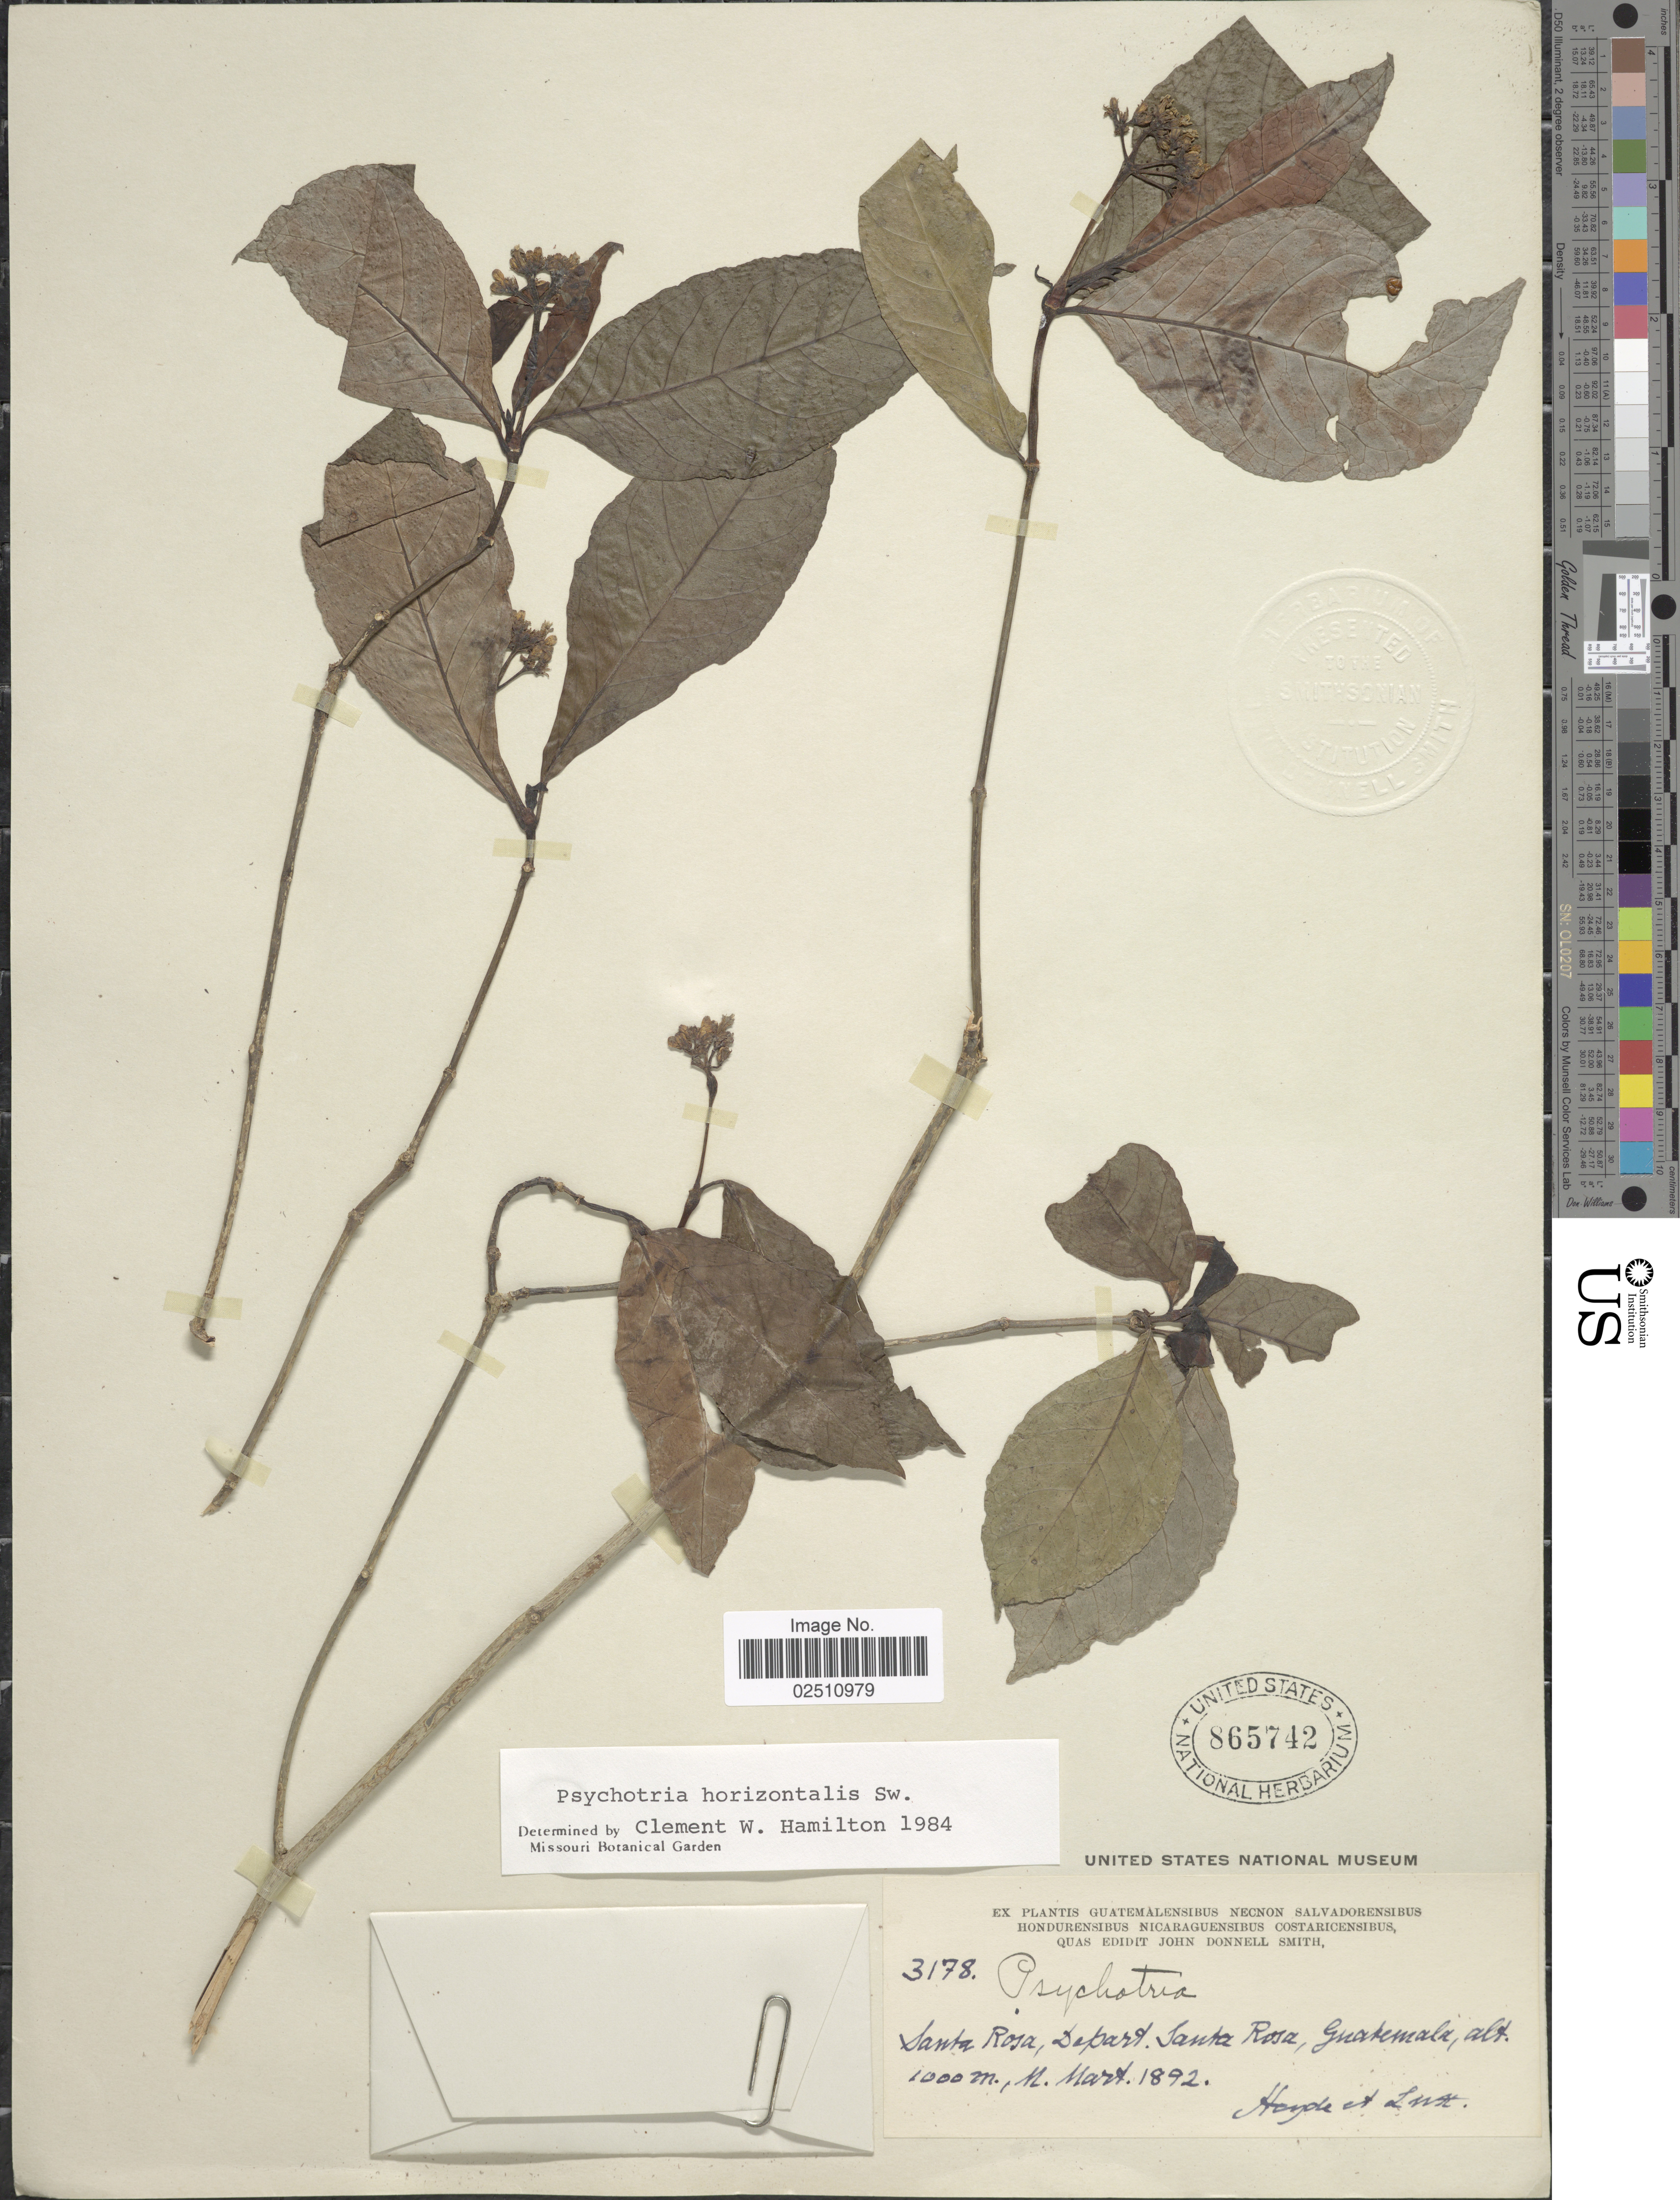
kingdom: Plantae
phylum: Tracheophyta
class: Magnoliopsida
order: Gentianales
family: Rubiaceae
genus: Psychotria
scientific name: Psychotria horizontalis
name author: Sw.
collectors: Heyde & Lux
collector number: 3178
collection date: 1892-03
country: Guatemala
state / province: Santa Rosa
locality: Santa Rosa, Depart. Santa Rosa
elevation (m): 1000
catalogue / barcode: US 865742